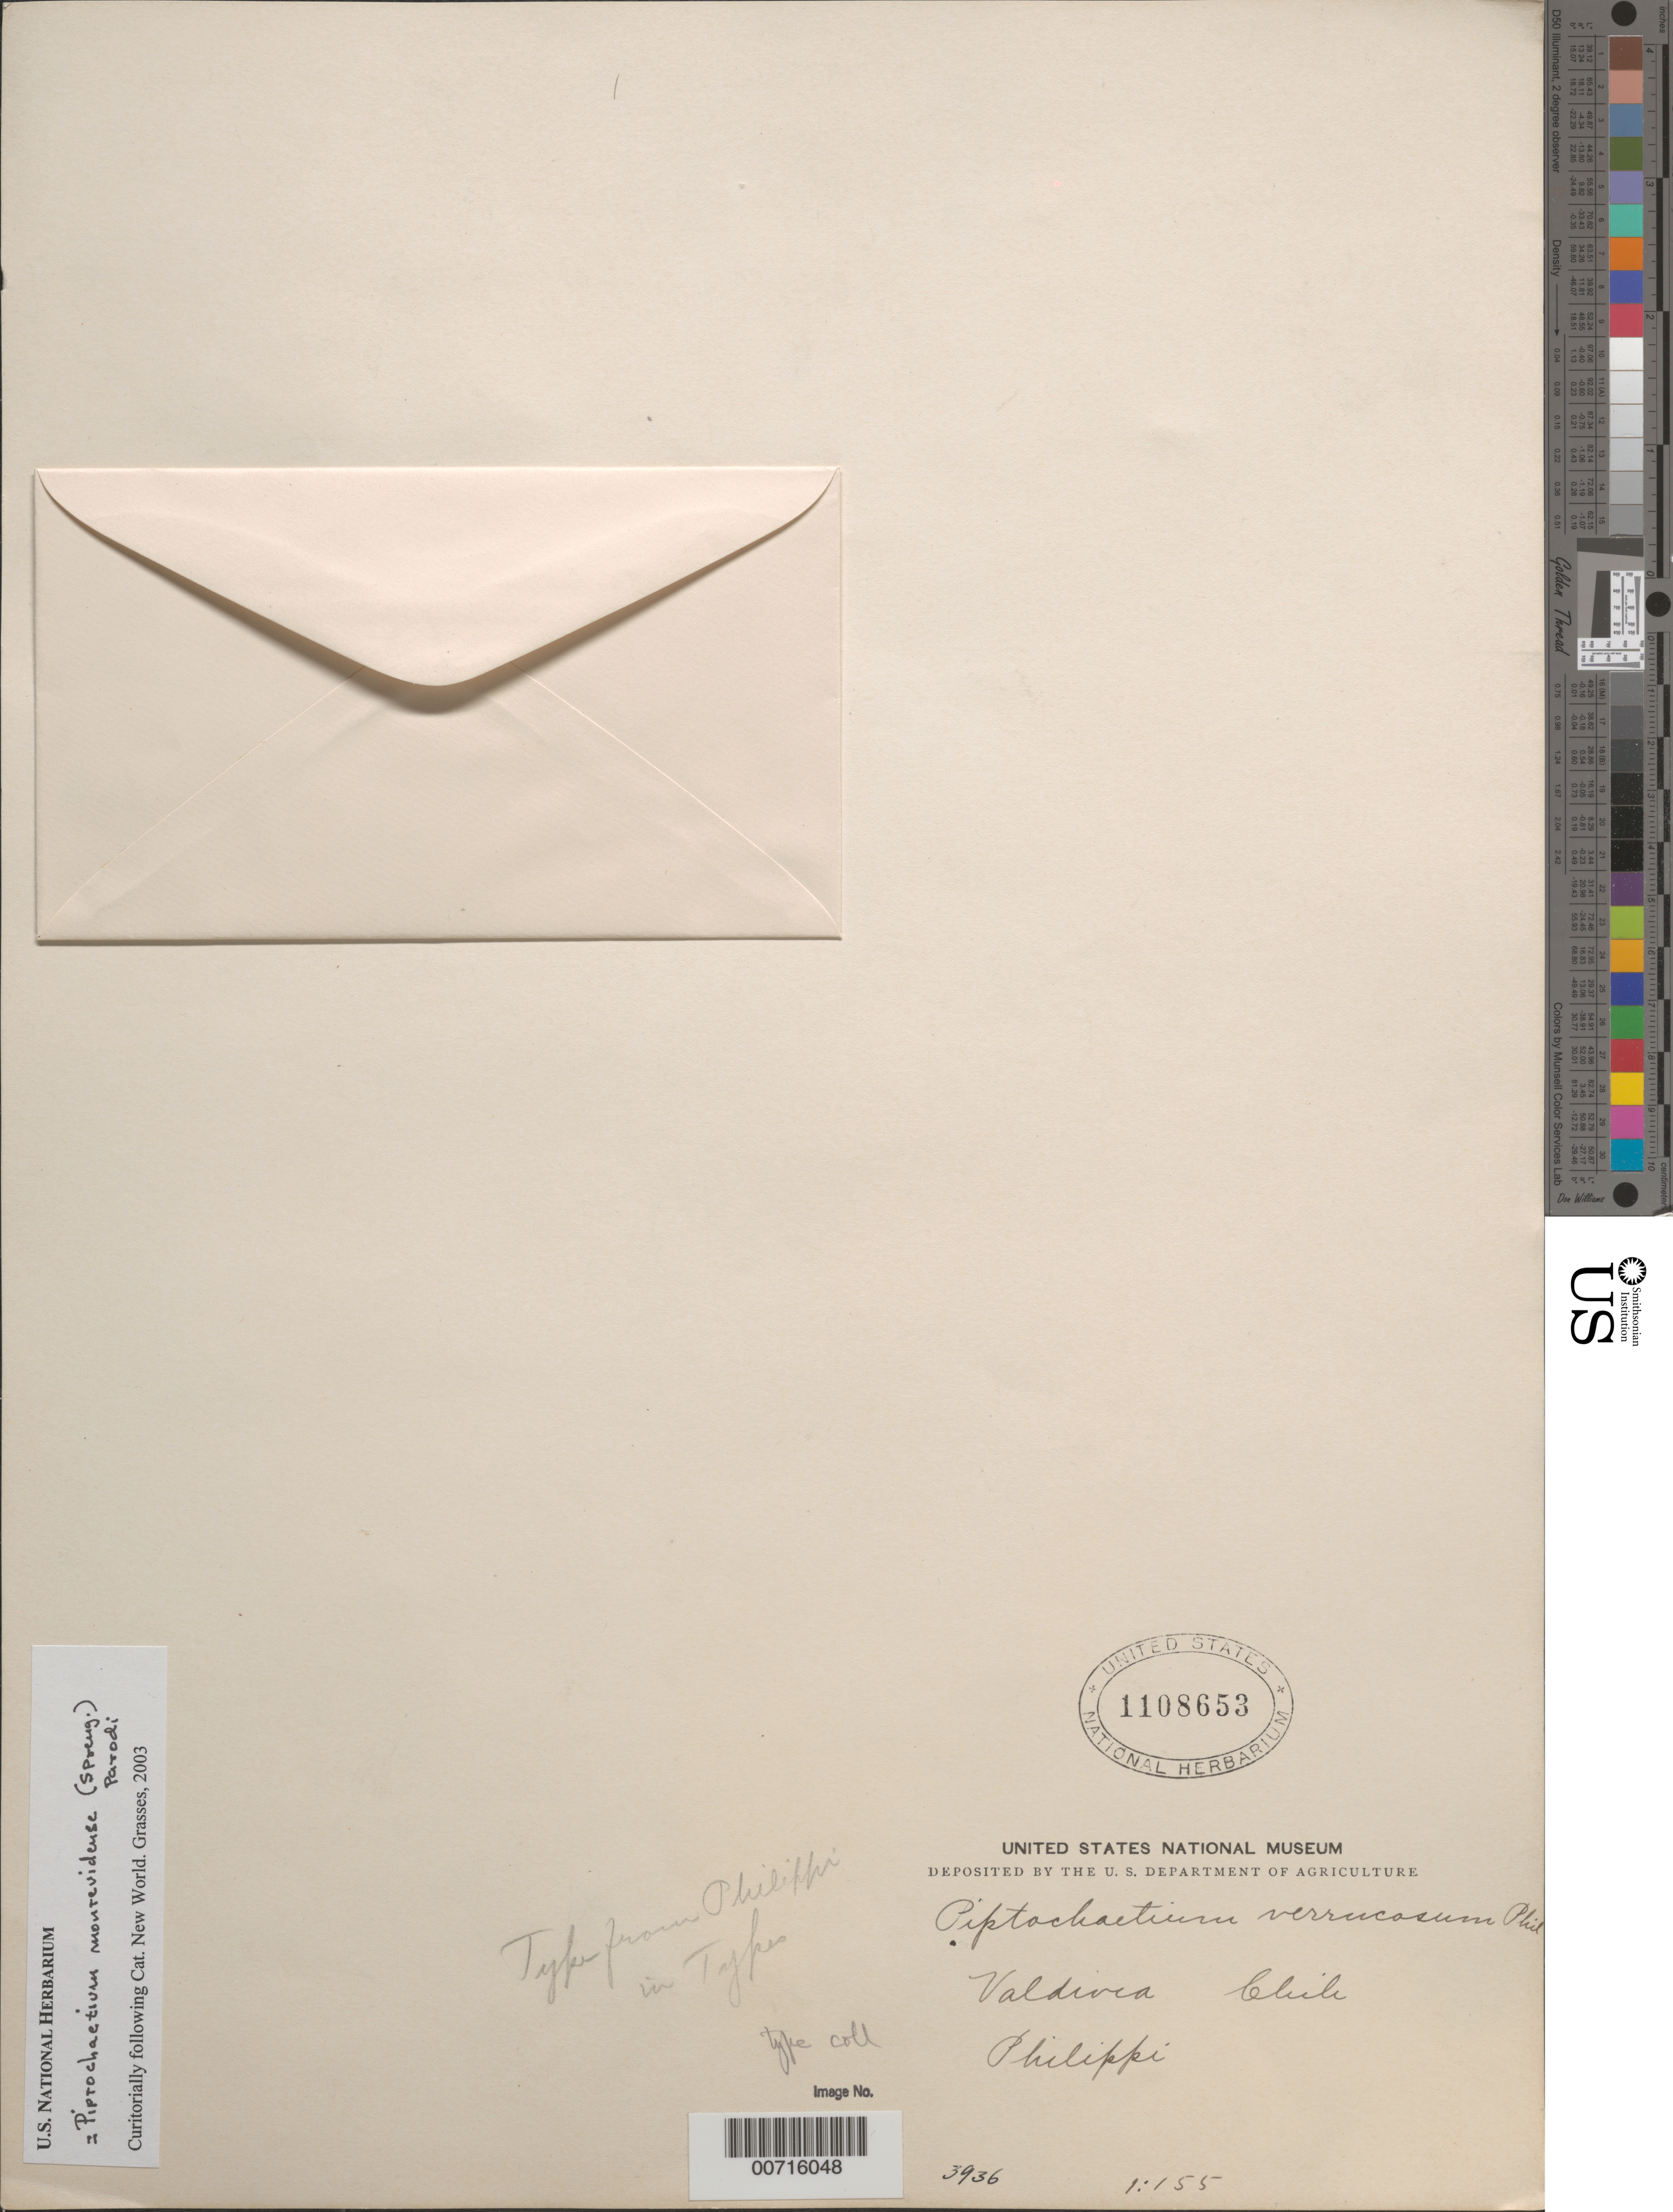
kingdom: Plantae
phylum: Tracheophyta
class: Liliopsida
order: Poales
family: Poaceae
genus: Piptochaetium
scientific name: Piptochaetium montevidense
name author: (Spreng.) Parodi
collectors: -. Philippi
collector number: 3936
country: Chile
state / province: Los Ríos (XIV)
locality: Valdivia. Chili.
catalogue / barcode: US 1108653